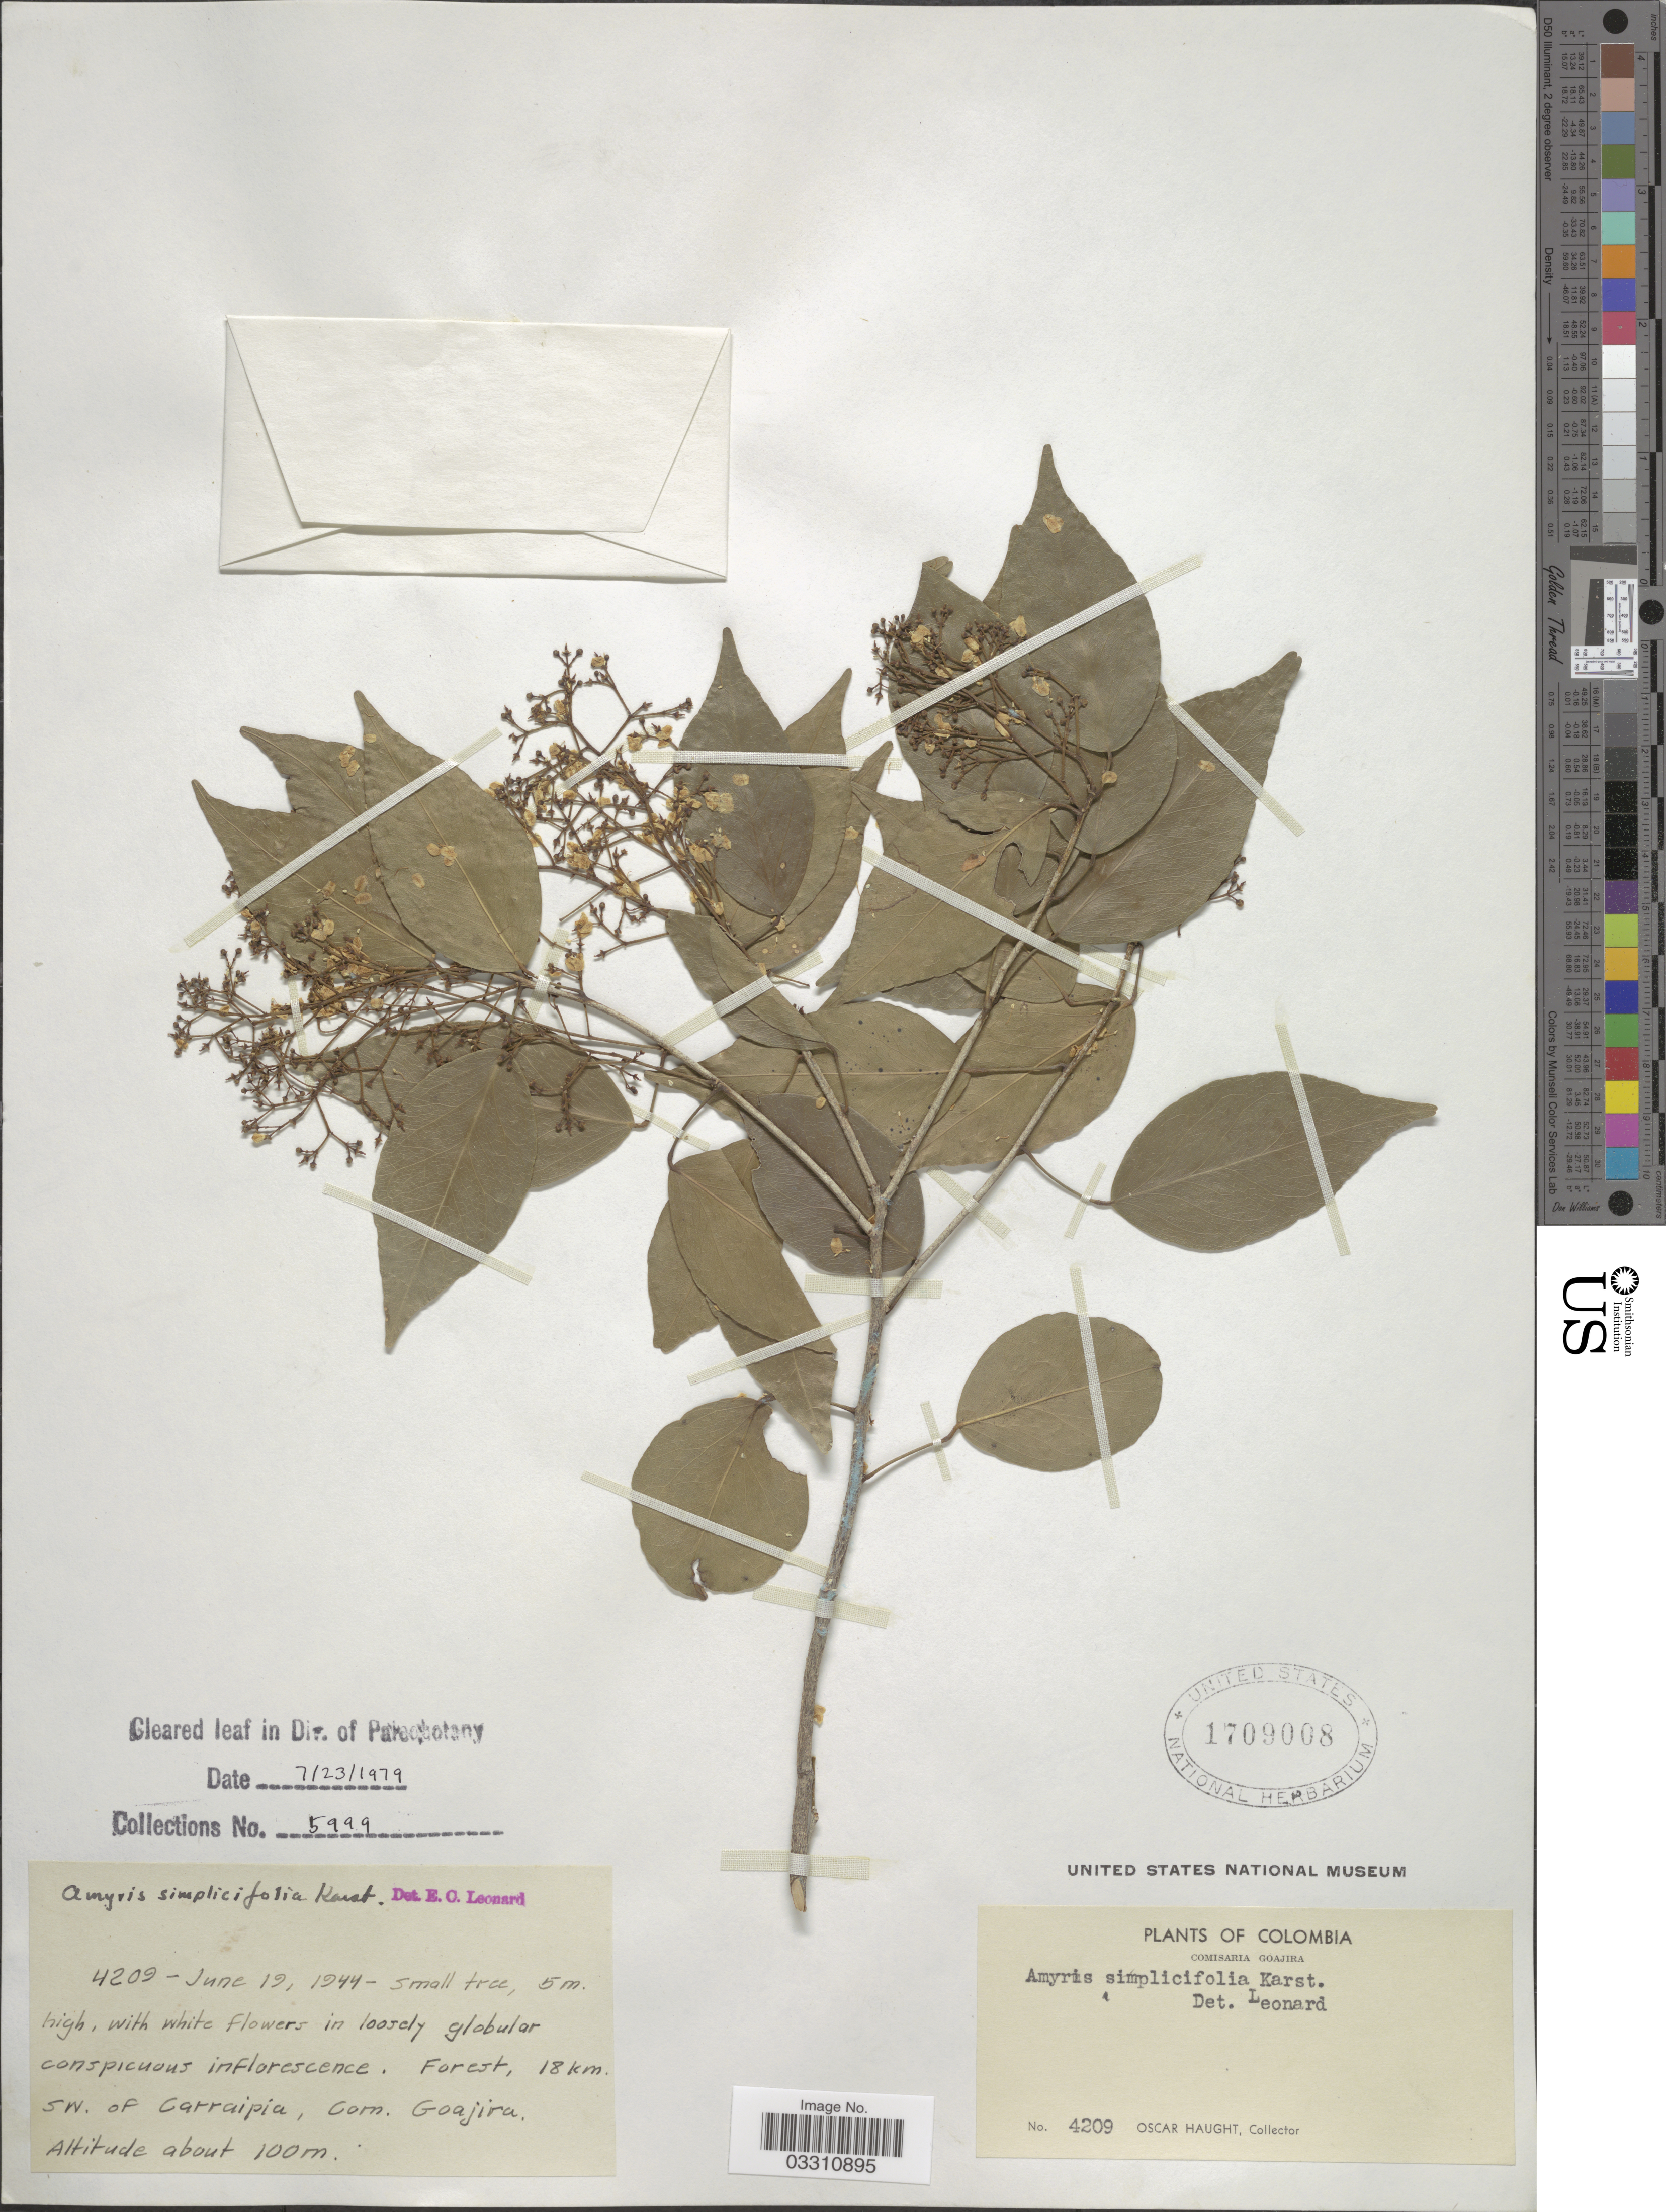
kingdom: Plantae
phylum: Tracheophyta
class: Magnoliopsida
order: Sapindales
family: Rutaceae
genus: Amyris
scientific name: Amyris ignea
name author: Steyerm.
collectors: O. L. Haught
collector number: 4209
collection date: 1944-06-19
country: Colombia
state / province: La Guajira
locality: Forest, 18 km. SW. of Carraipia, Comisaria Goajira.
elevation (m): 100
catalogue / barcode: US 1709008